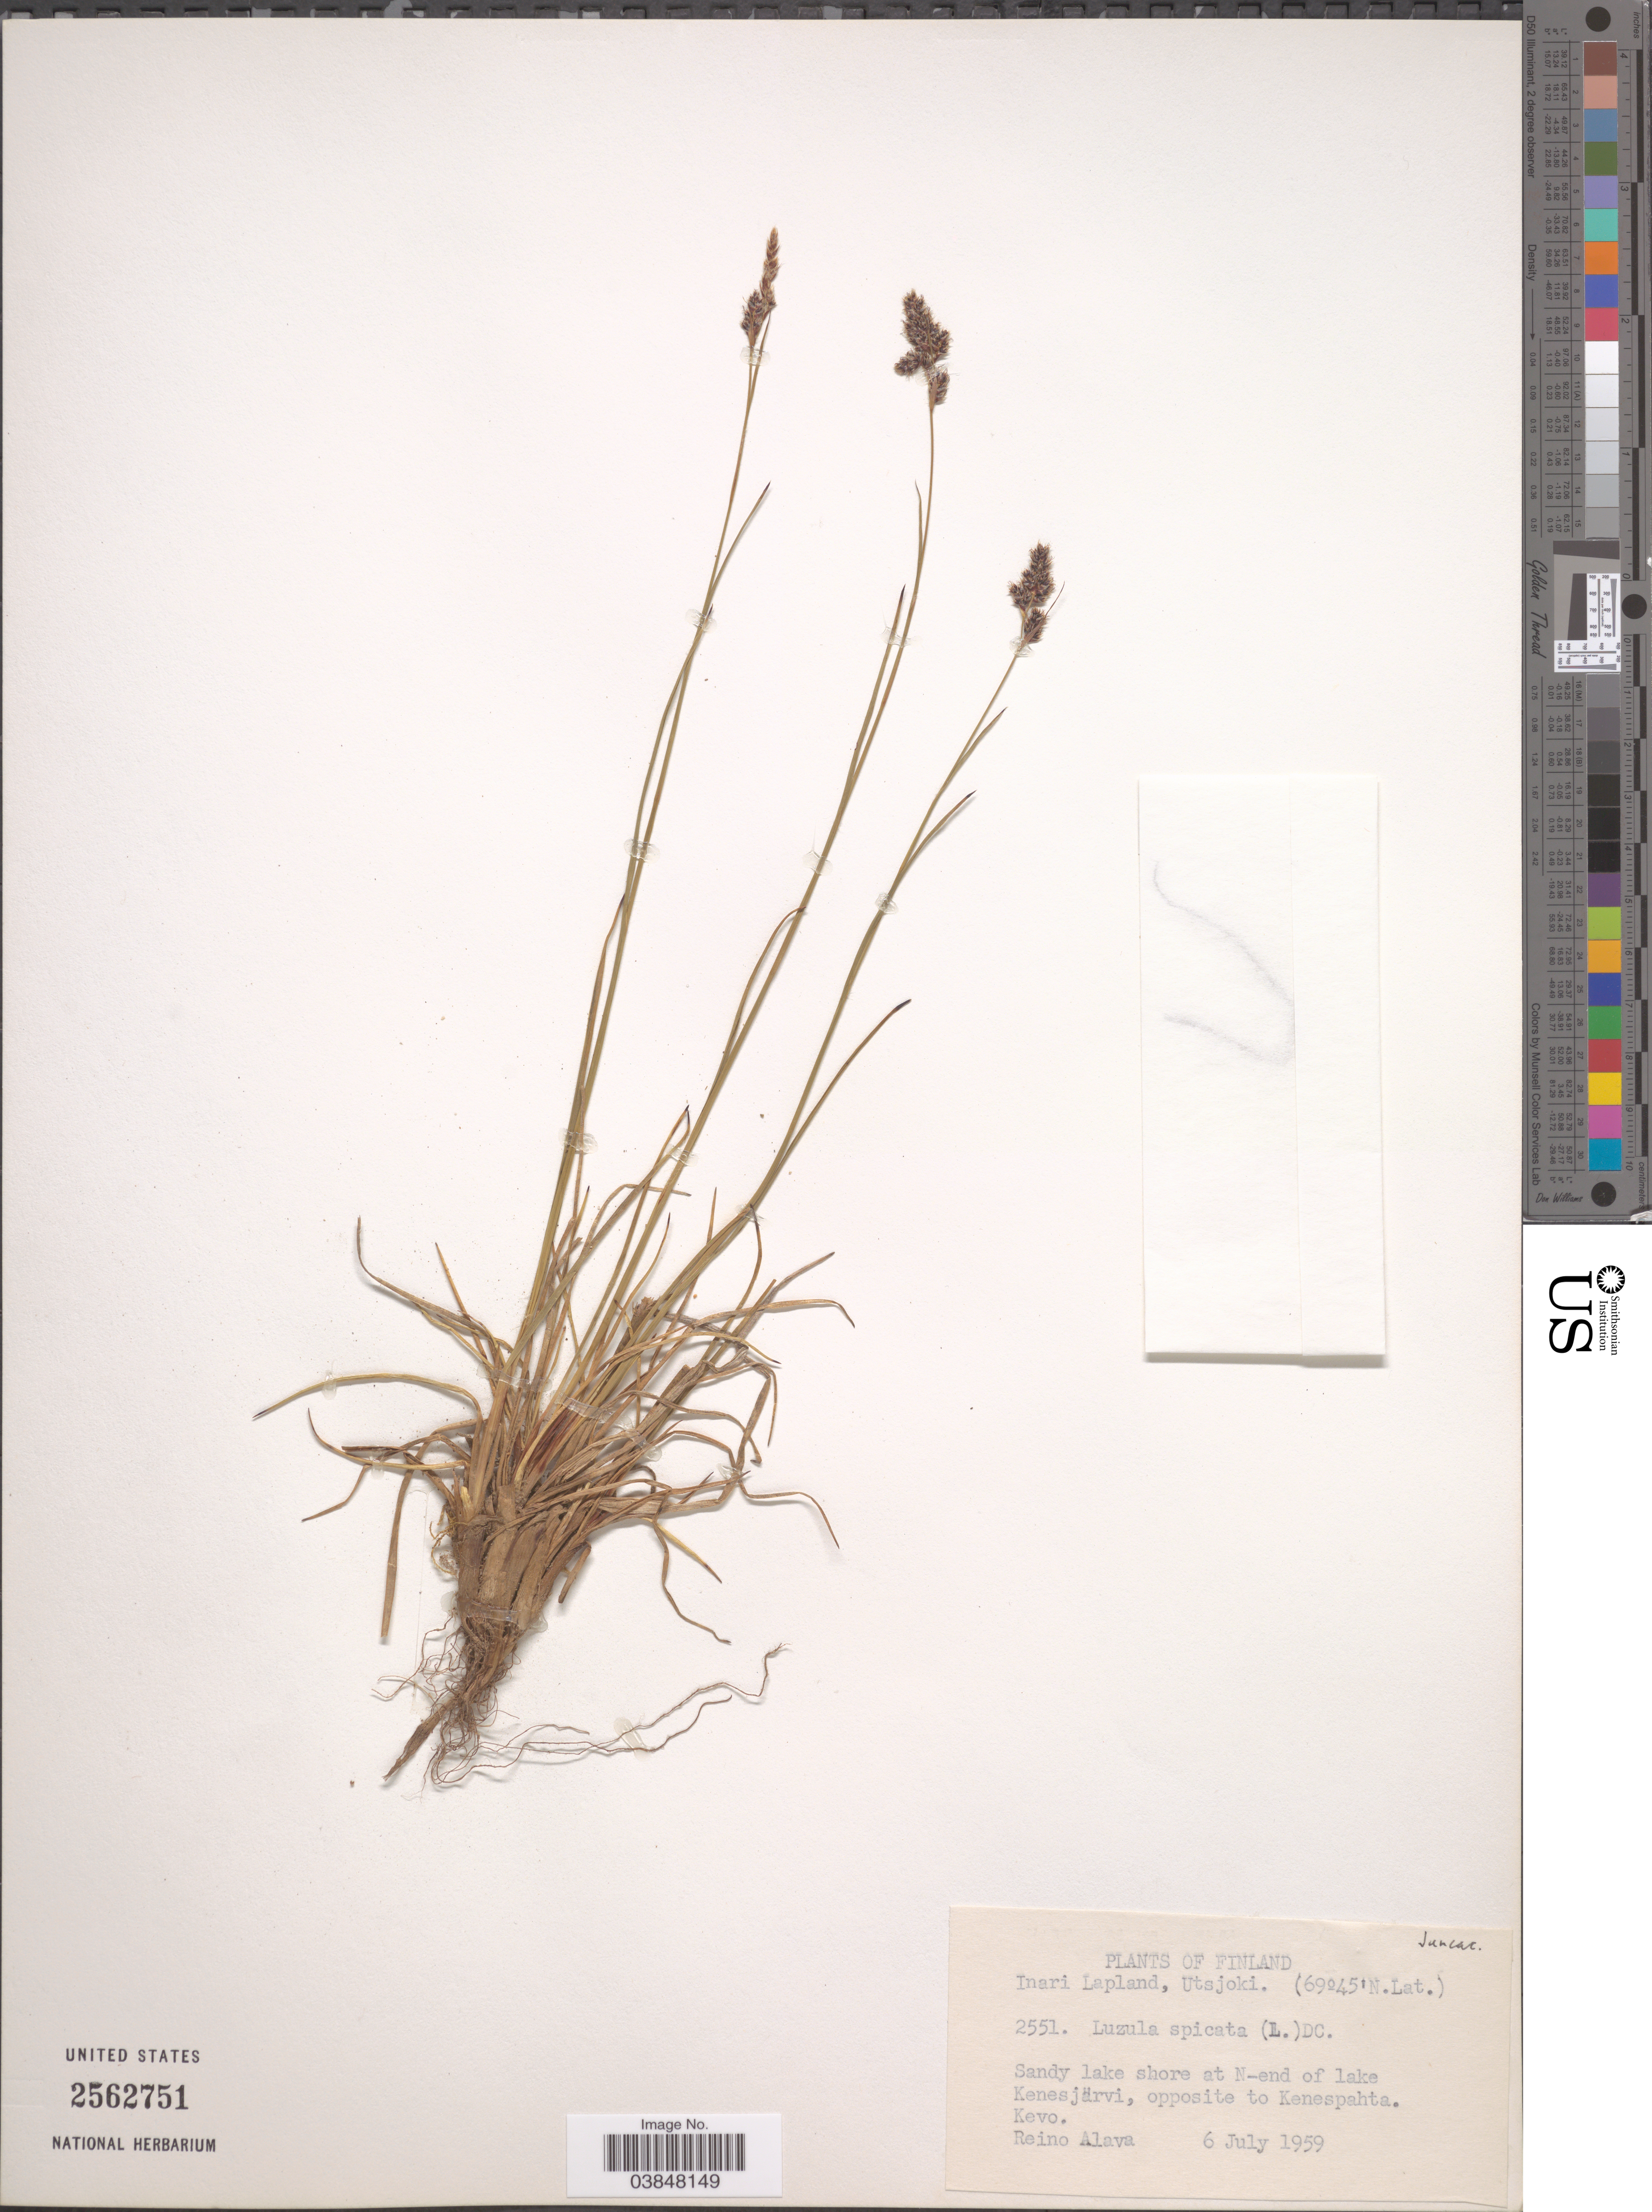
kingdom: Plantae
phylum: Tracheophyta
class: Liliopsida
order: Poales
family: Juncaceae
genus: Luzula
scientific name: Luzula spicata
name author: (L.) DC.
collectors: R. O. Alava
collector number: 2551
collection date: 1959-07-06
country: Finland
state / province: Lappi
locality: Inari Lapland, Utsjoki. Sandy lake shore at N-end of lake Kenesjärvi, opposite to Kenespahta. Kevo.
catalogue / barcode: US 2562751